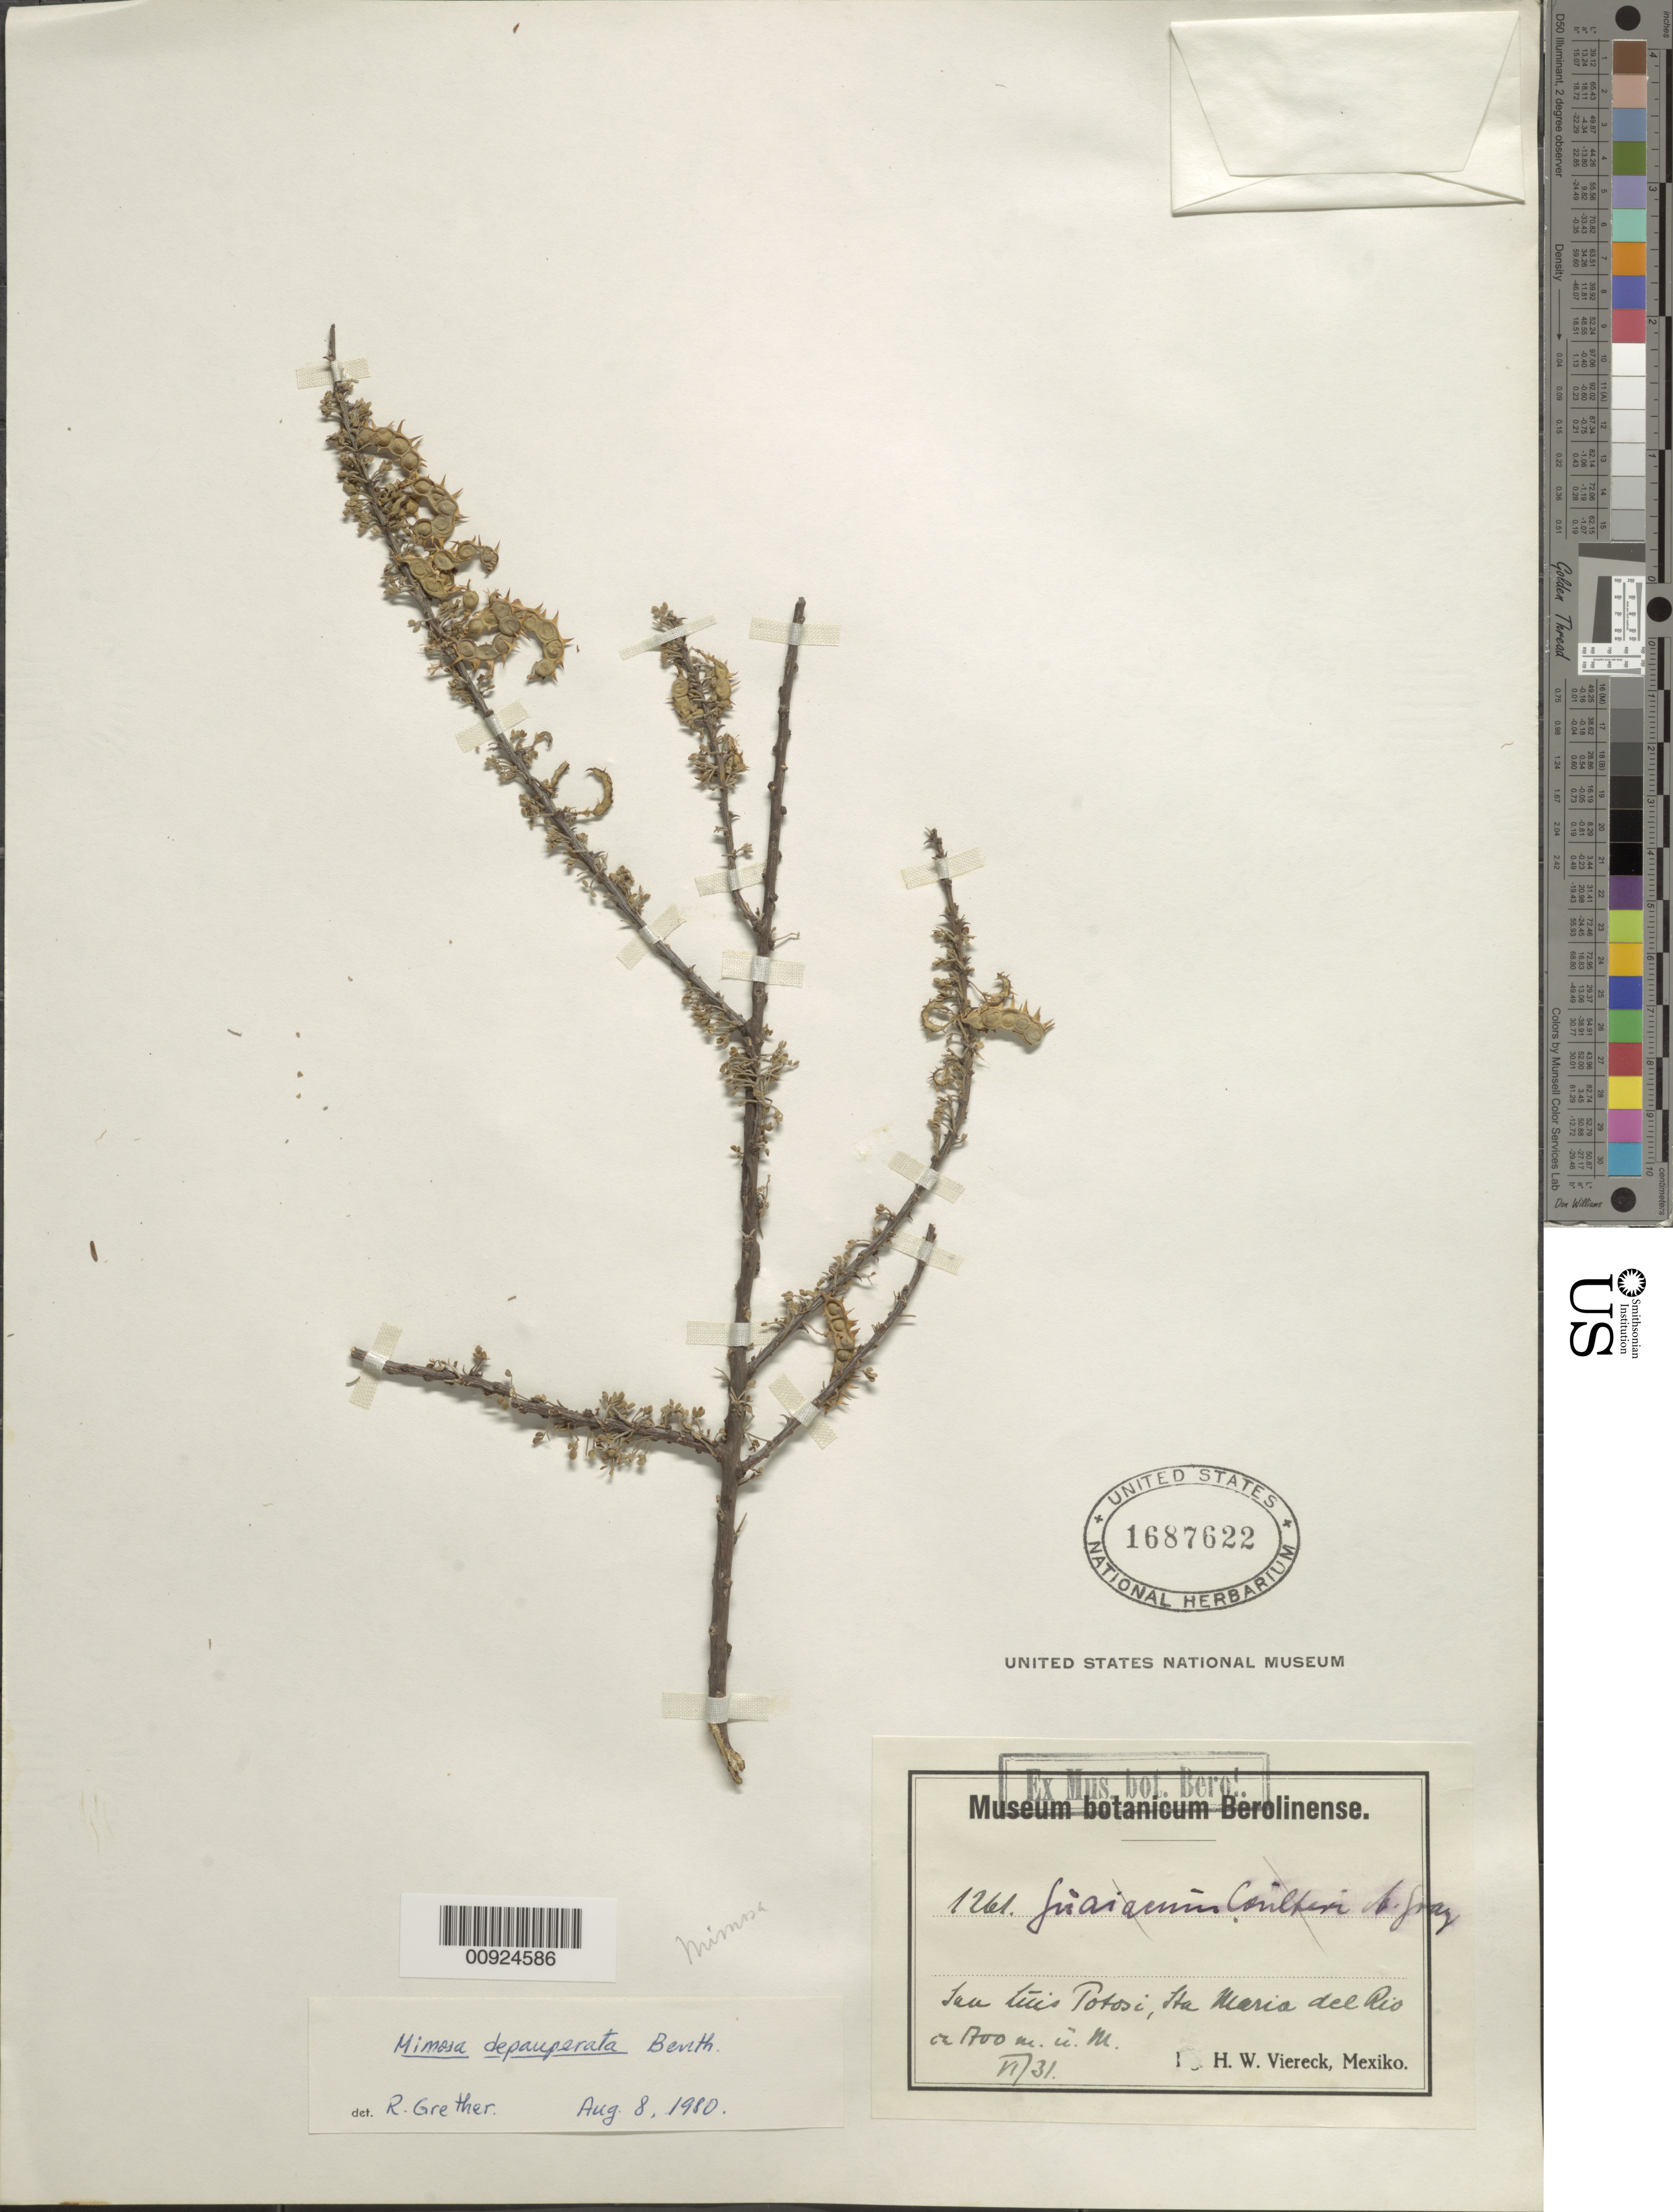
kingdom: Plantae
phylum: Tracheophyta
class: Magnoliopsida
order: Fabales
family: Fabaceae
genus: Mimosa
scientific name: Mimosa depauperata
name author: Benth.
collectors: H. W. Viereck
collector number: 1261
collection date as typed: Jun 1931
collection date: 1931-06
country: Mexico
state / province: San Luis Potosí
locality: Sta. María del Río.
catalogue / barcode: US 1687622